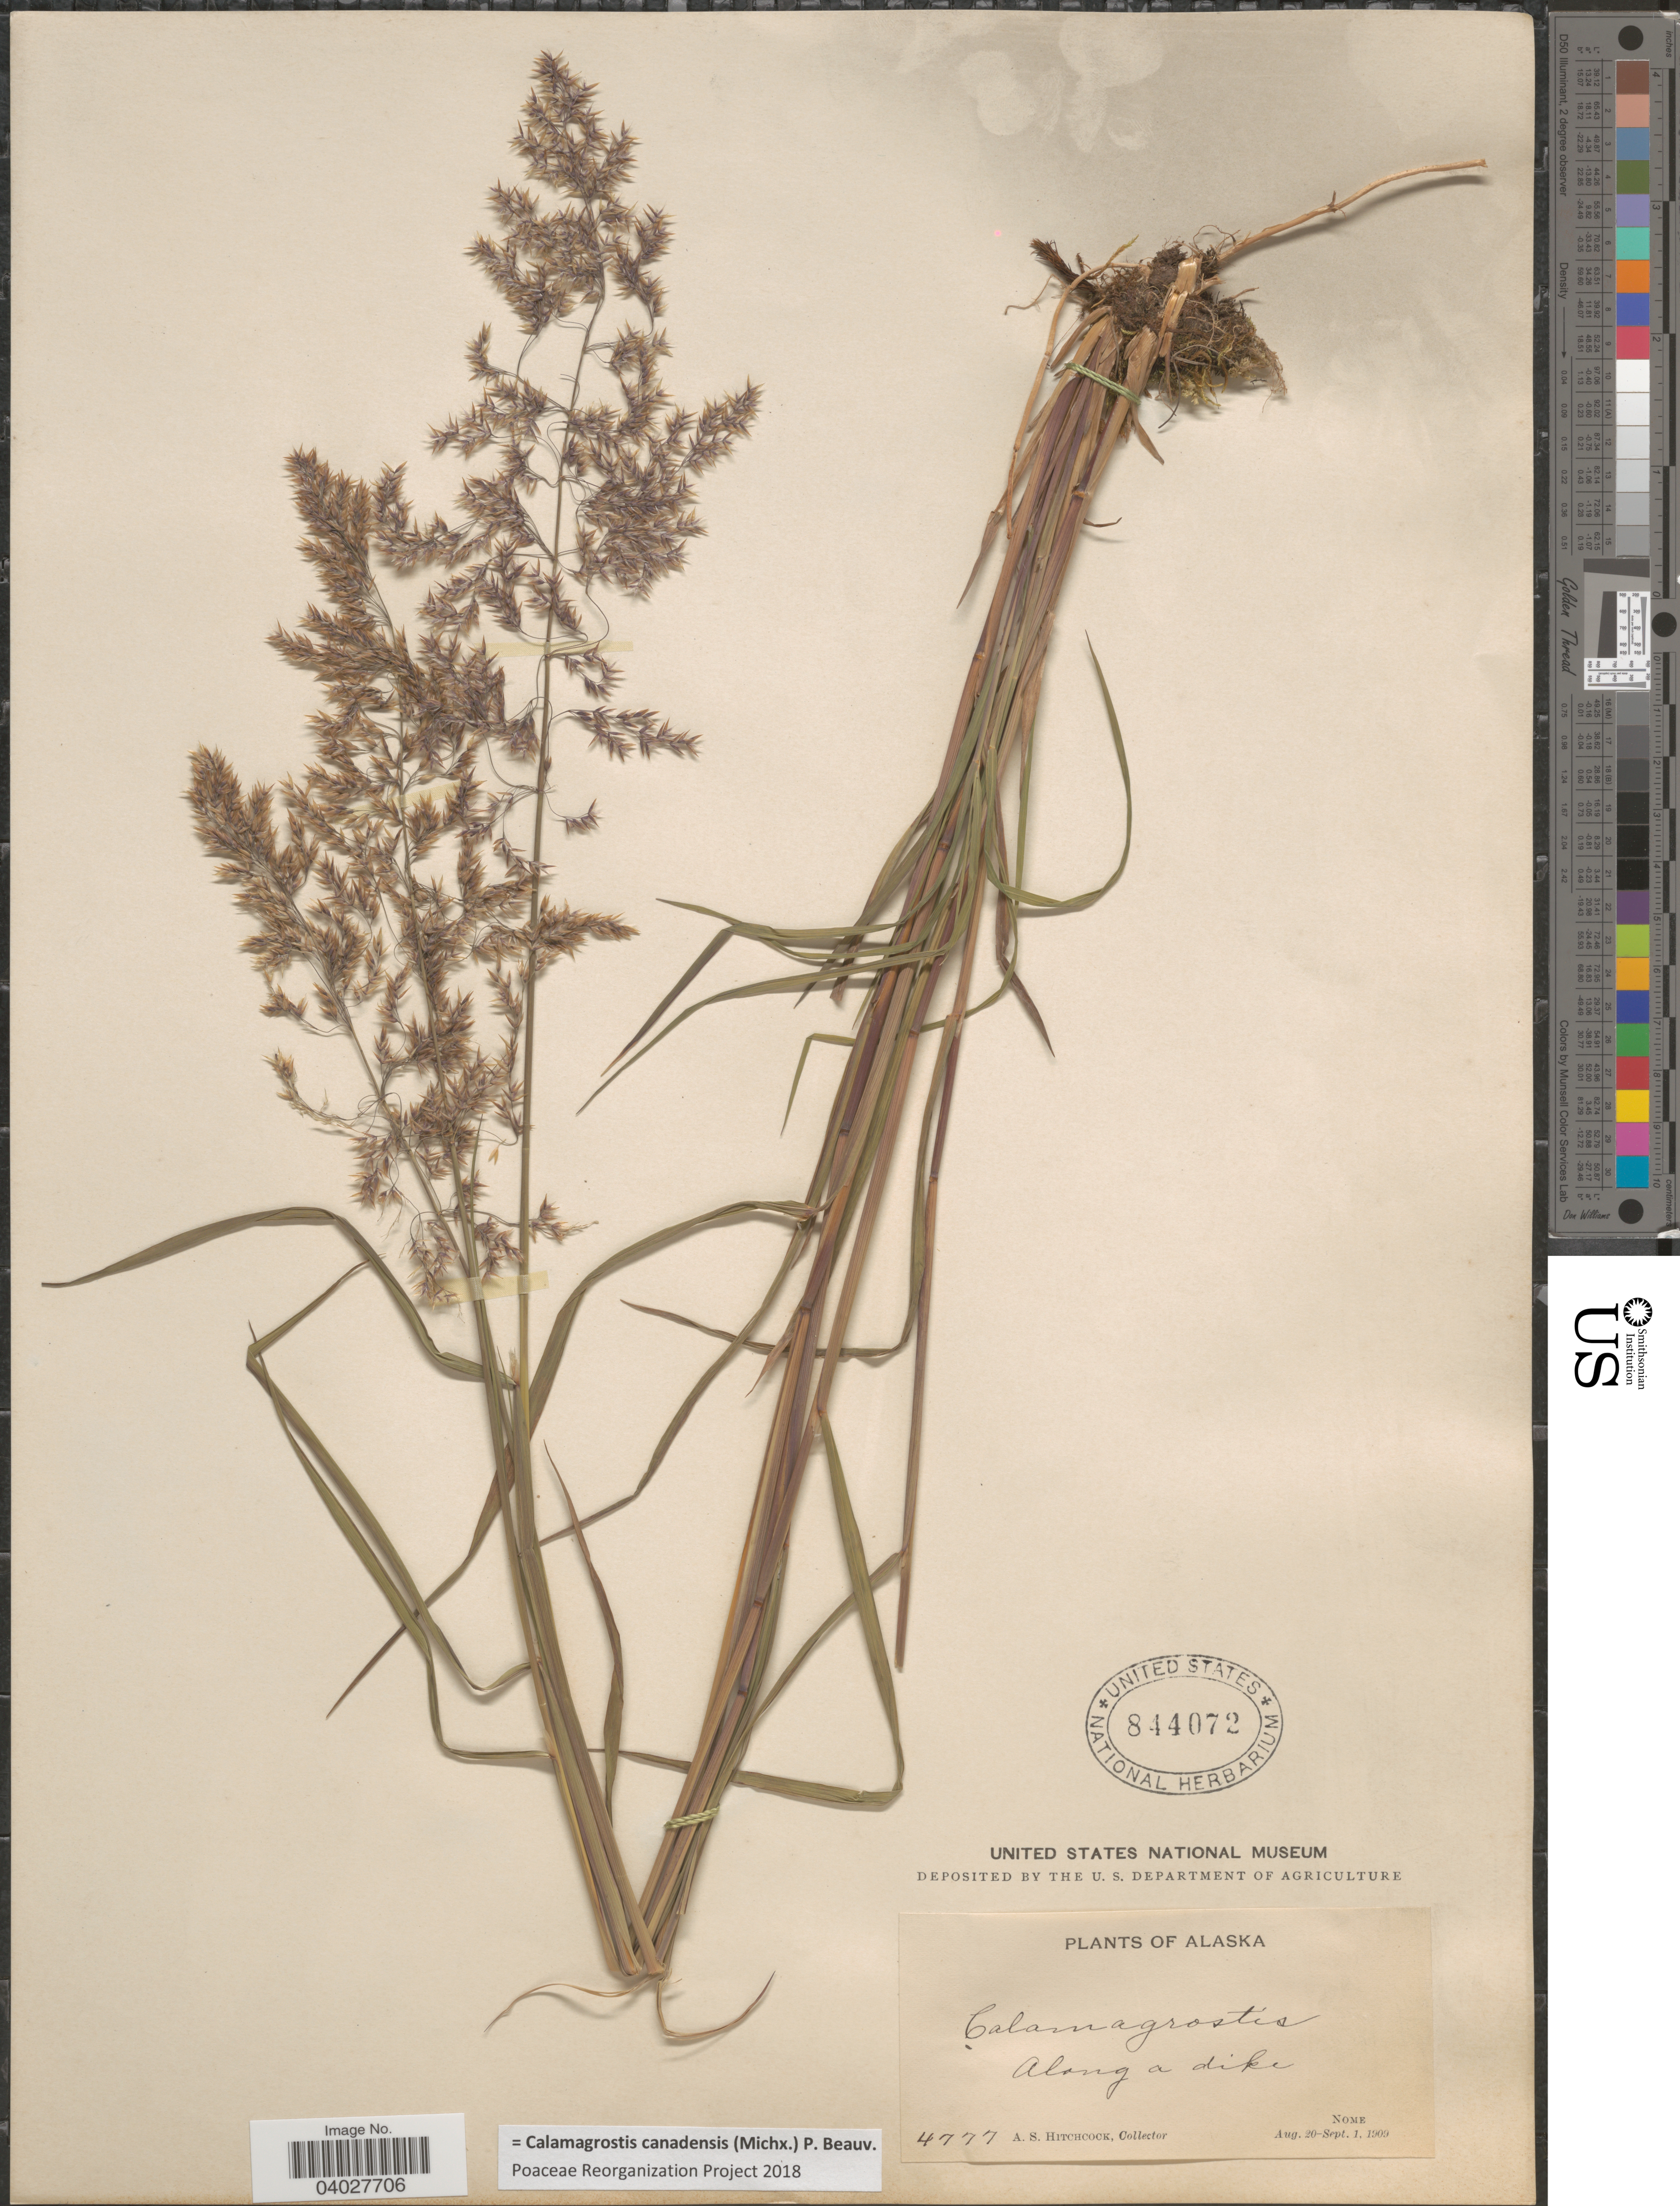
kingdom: Plantae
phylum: Tracheophyta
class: Liliopsida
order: Poales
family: Poaceae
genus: Calamagrostis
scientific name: Calamagrostis canadensis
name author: (Michx.) P. Beauv.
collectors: A. S. Hitchcock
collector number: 4777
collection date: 1909-08-20/1909-09-01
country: United States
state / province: Alaska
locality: Along a dike. Nome.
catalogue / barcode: US 844072